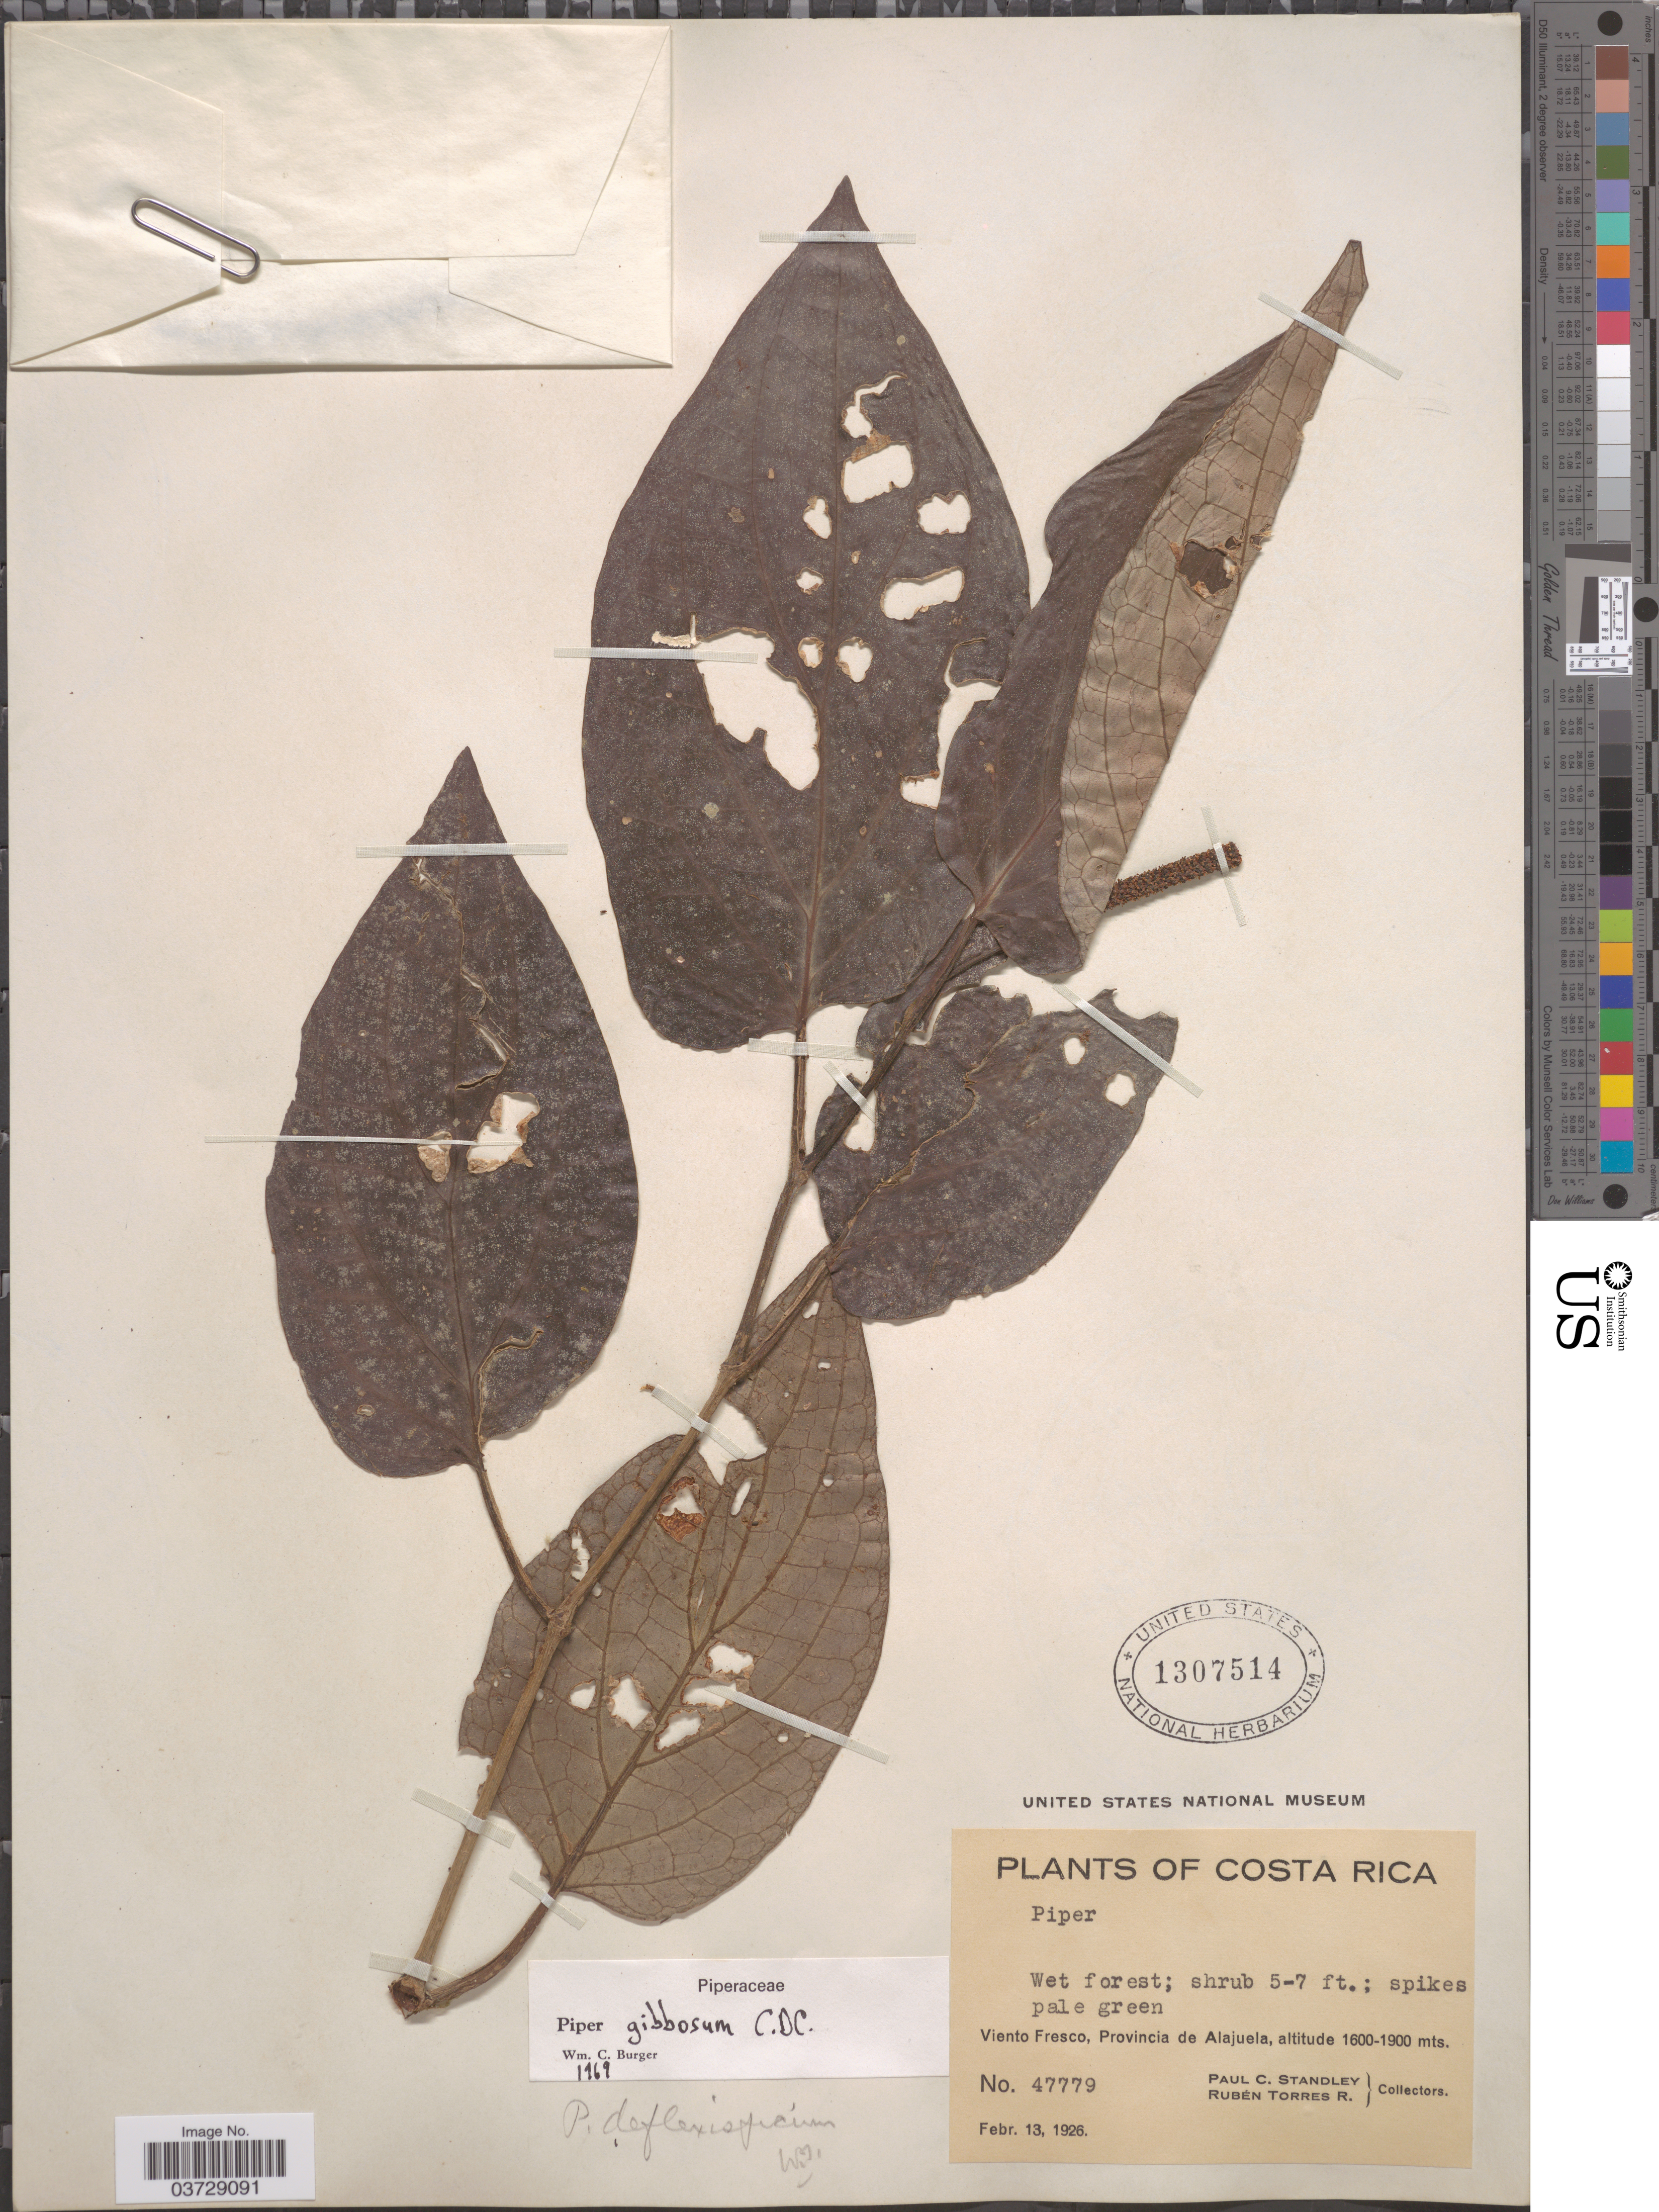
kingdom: Plantae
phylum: Tracheophyta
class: Magnoliopsida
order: Piperales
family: Piperaceae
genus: Piper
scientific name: Piper gibbosum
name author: C. DC.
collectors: P. C. Standley & R. Torres Rojas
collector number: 47779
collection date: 1926-02-13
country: Costa Rica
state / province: Alajuela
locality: Viento Fresco.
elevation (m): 1600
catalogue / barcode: US 1307514